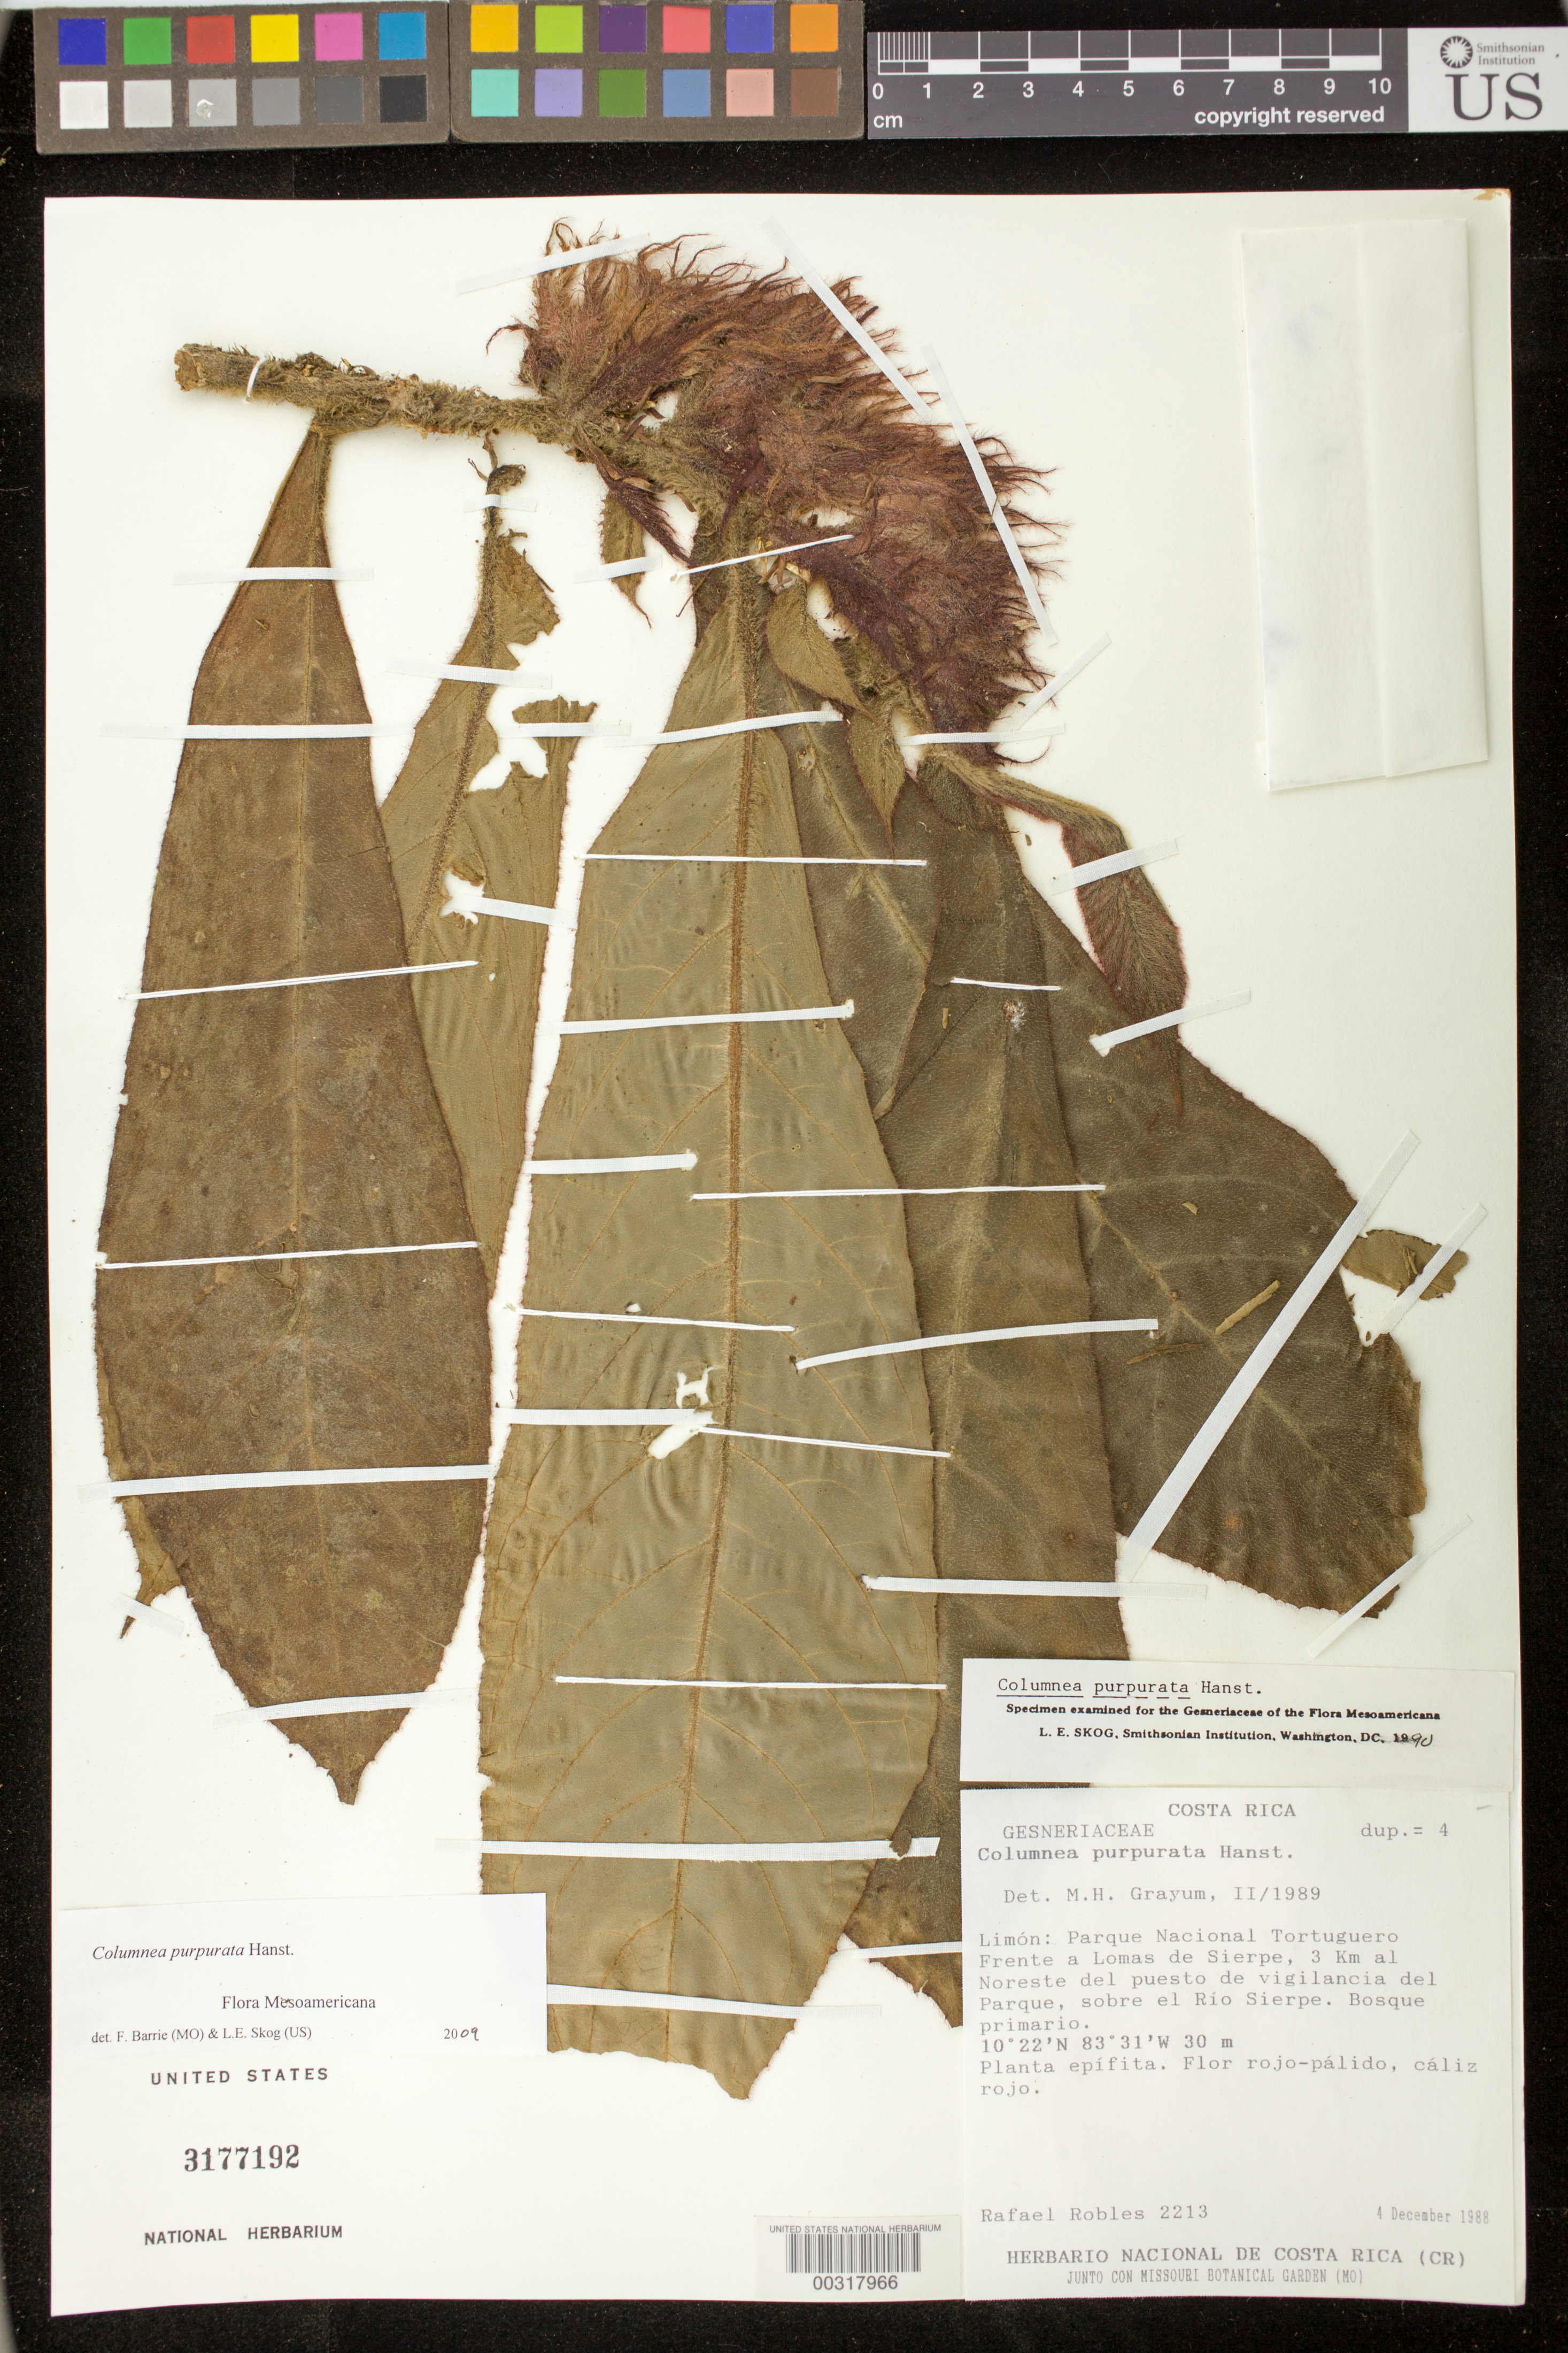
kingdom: Plantae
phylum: Tracheophyta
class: Magnoliopsida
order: Lamiales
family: Gesneriaceae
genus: Columnea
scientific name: Columnea purpurata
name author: Hanst.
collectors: R. Robles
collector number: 2213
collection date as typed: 04 Dec 1988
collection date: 1988-12-04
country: Costa Rica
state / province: Limón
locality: Parque Nacional Tortuguero, opposite Lomas de Sierpe, 3 km NE of puesto de Vigilancia delparque, above Rio Sierpe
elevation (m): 30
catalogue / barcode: US 3177192